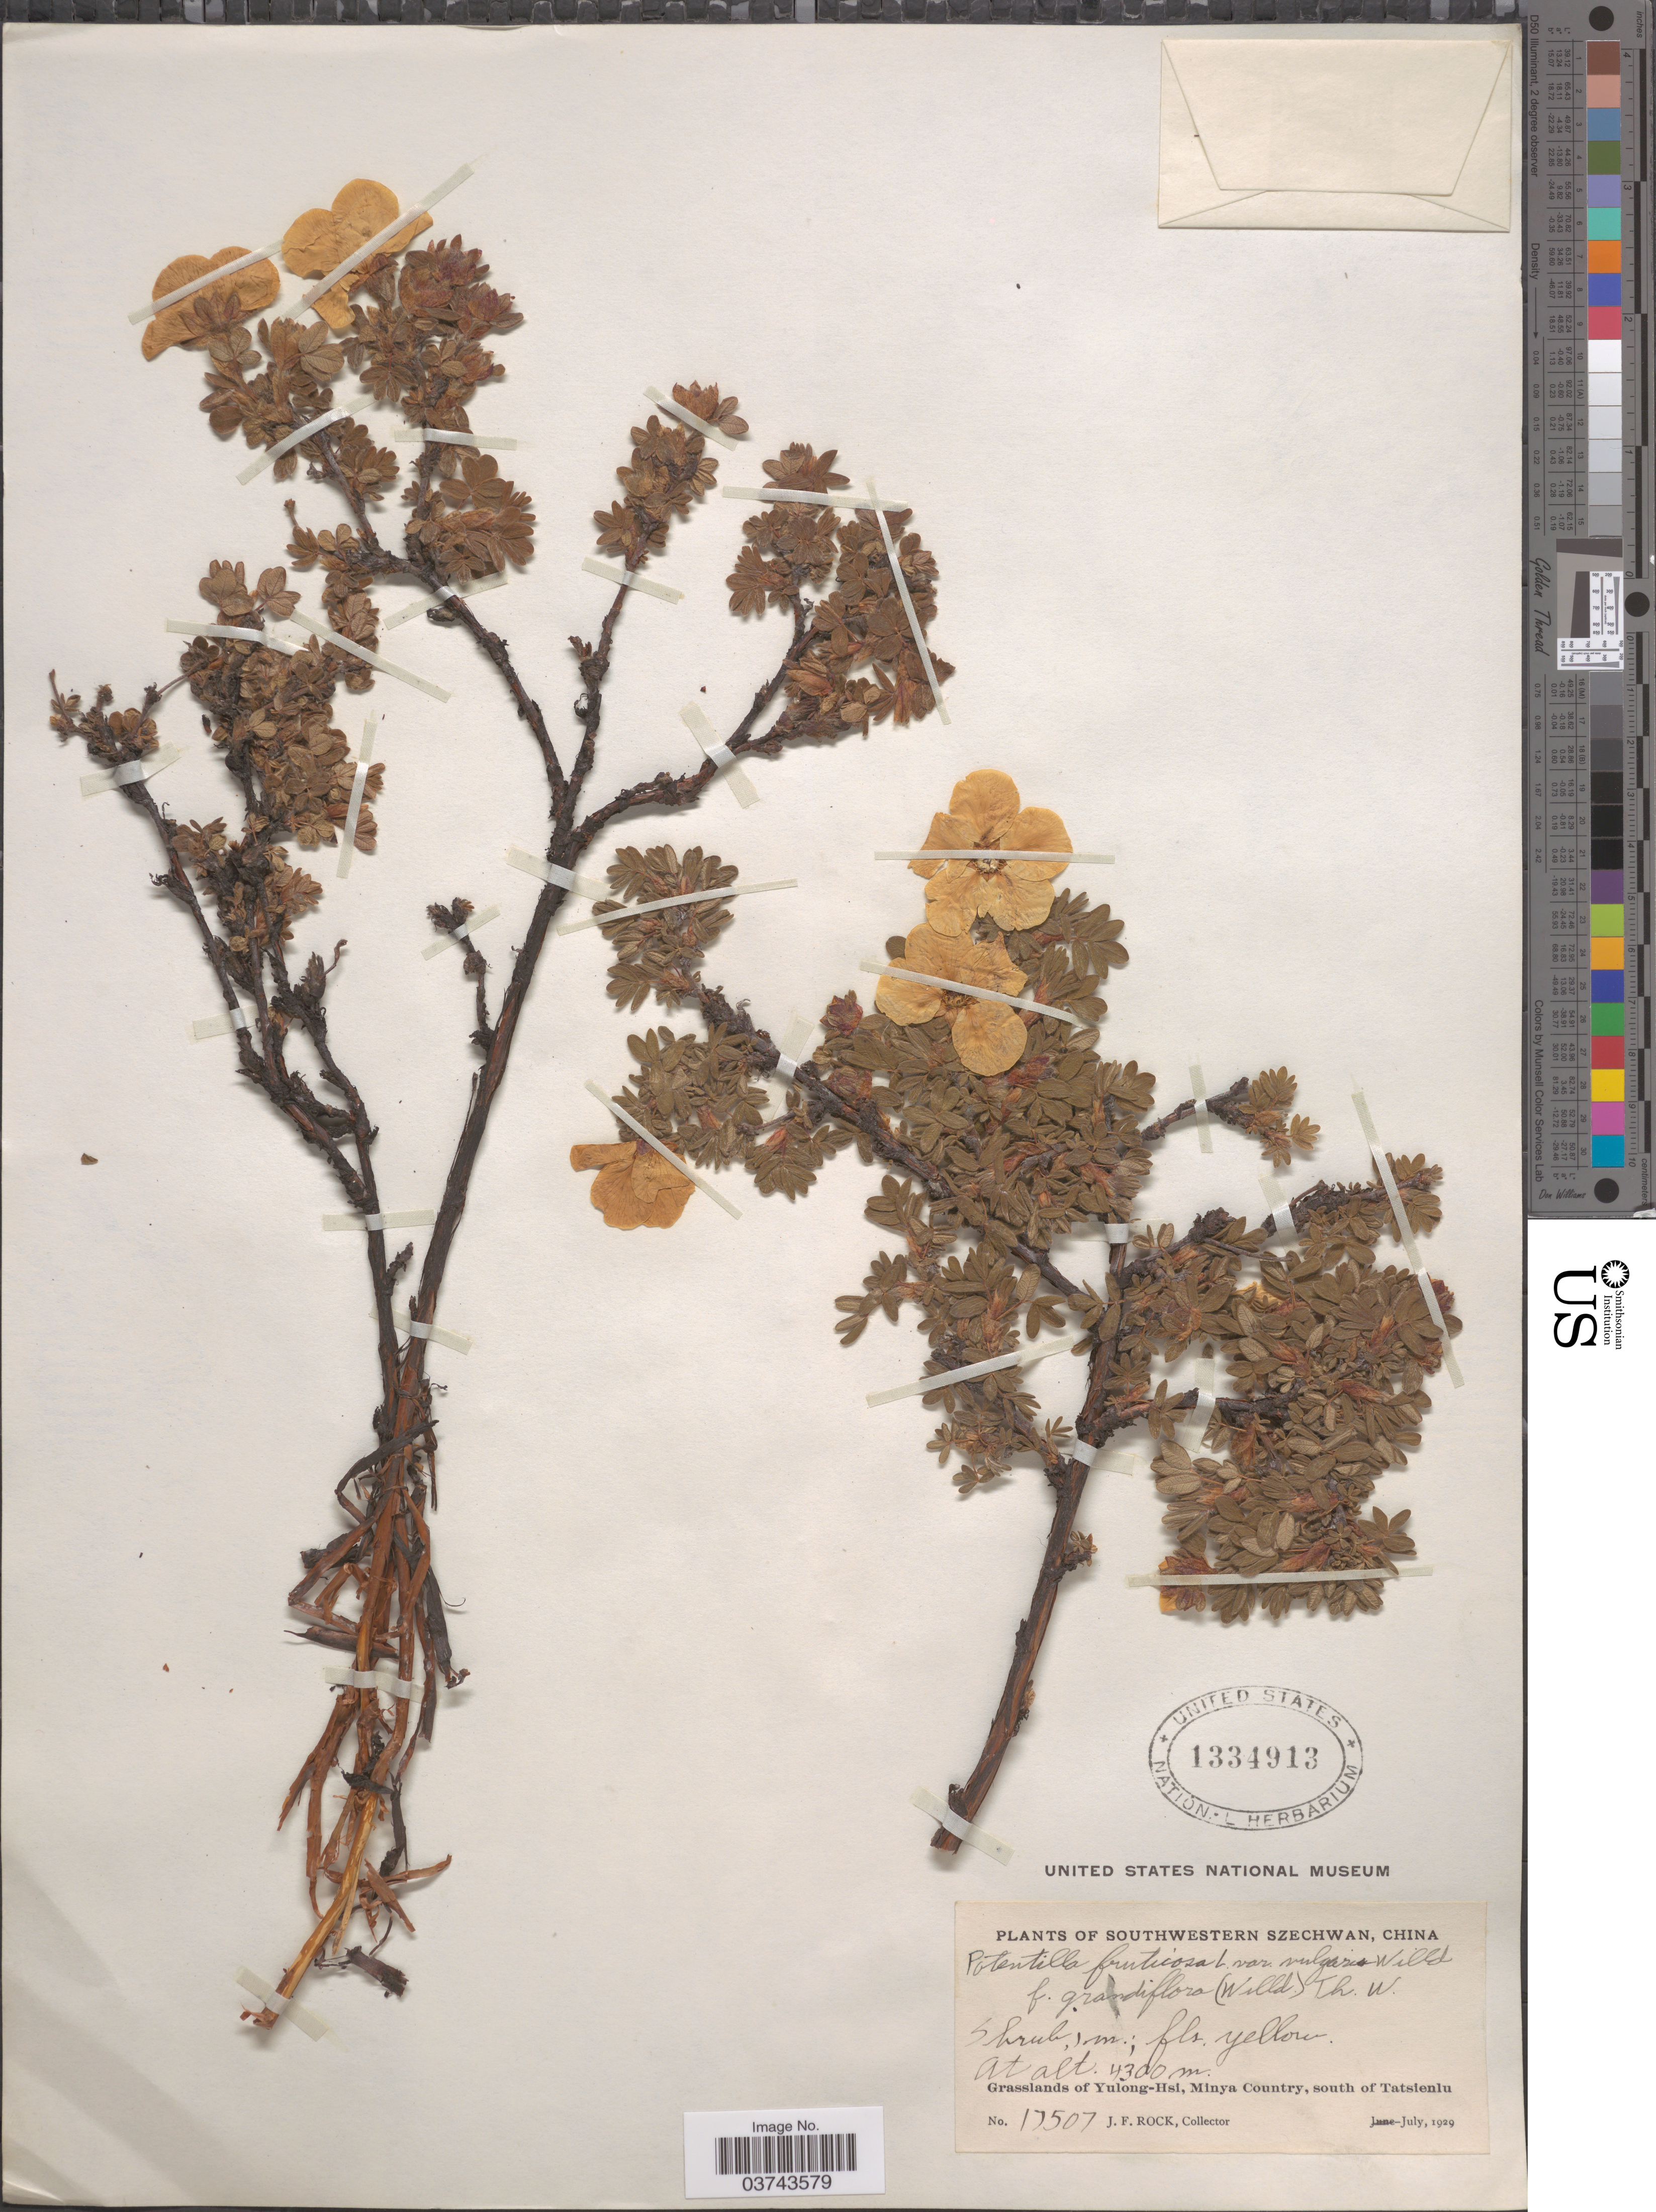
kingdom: Plantae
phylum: Tracheophyta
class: Magnoliopsida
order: Rosales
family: Rosaceae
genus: Dasiphora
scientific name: Dasiphora fruticosa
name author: (L.) Rydb.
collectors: J. Rock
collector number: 17507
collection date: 1929-07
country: China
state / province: Sichuan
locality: Southwestern Szechwan. Grasslands of Yulong-Hsi, Minya Country, south of Tatsienlu.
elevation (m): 4300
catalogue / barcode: US 1334913